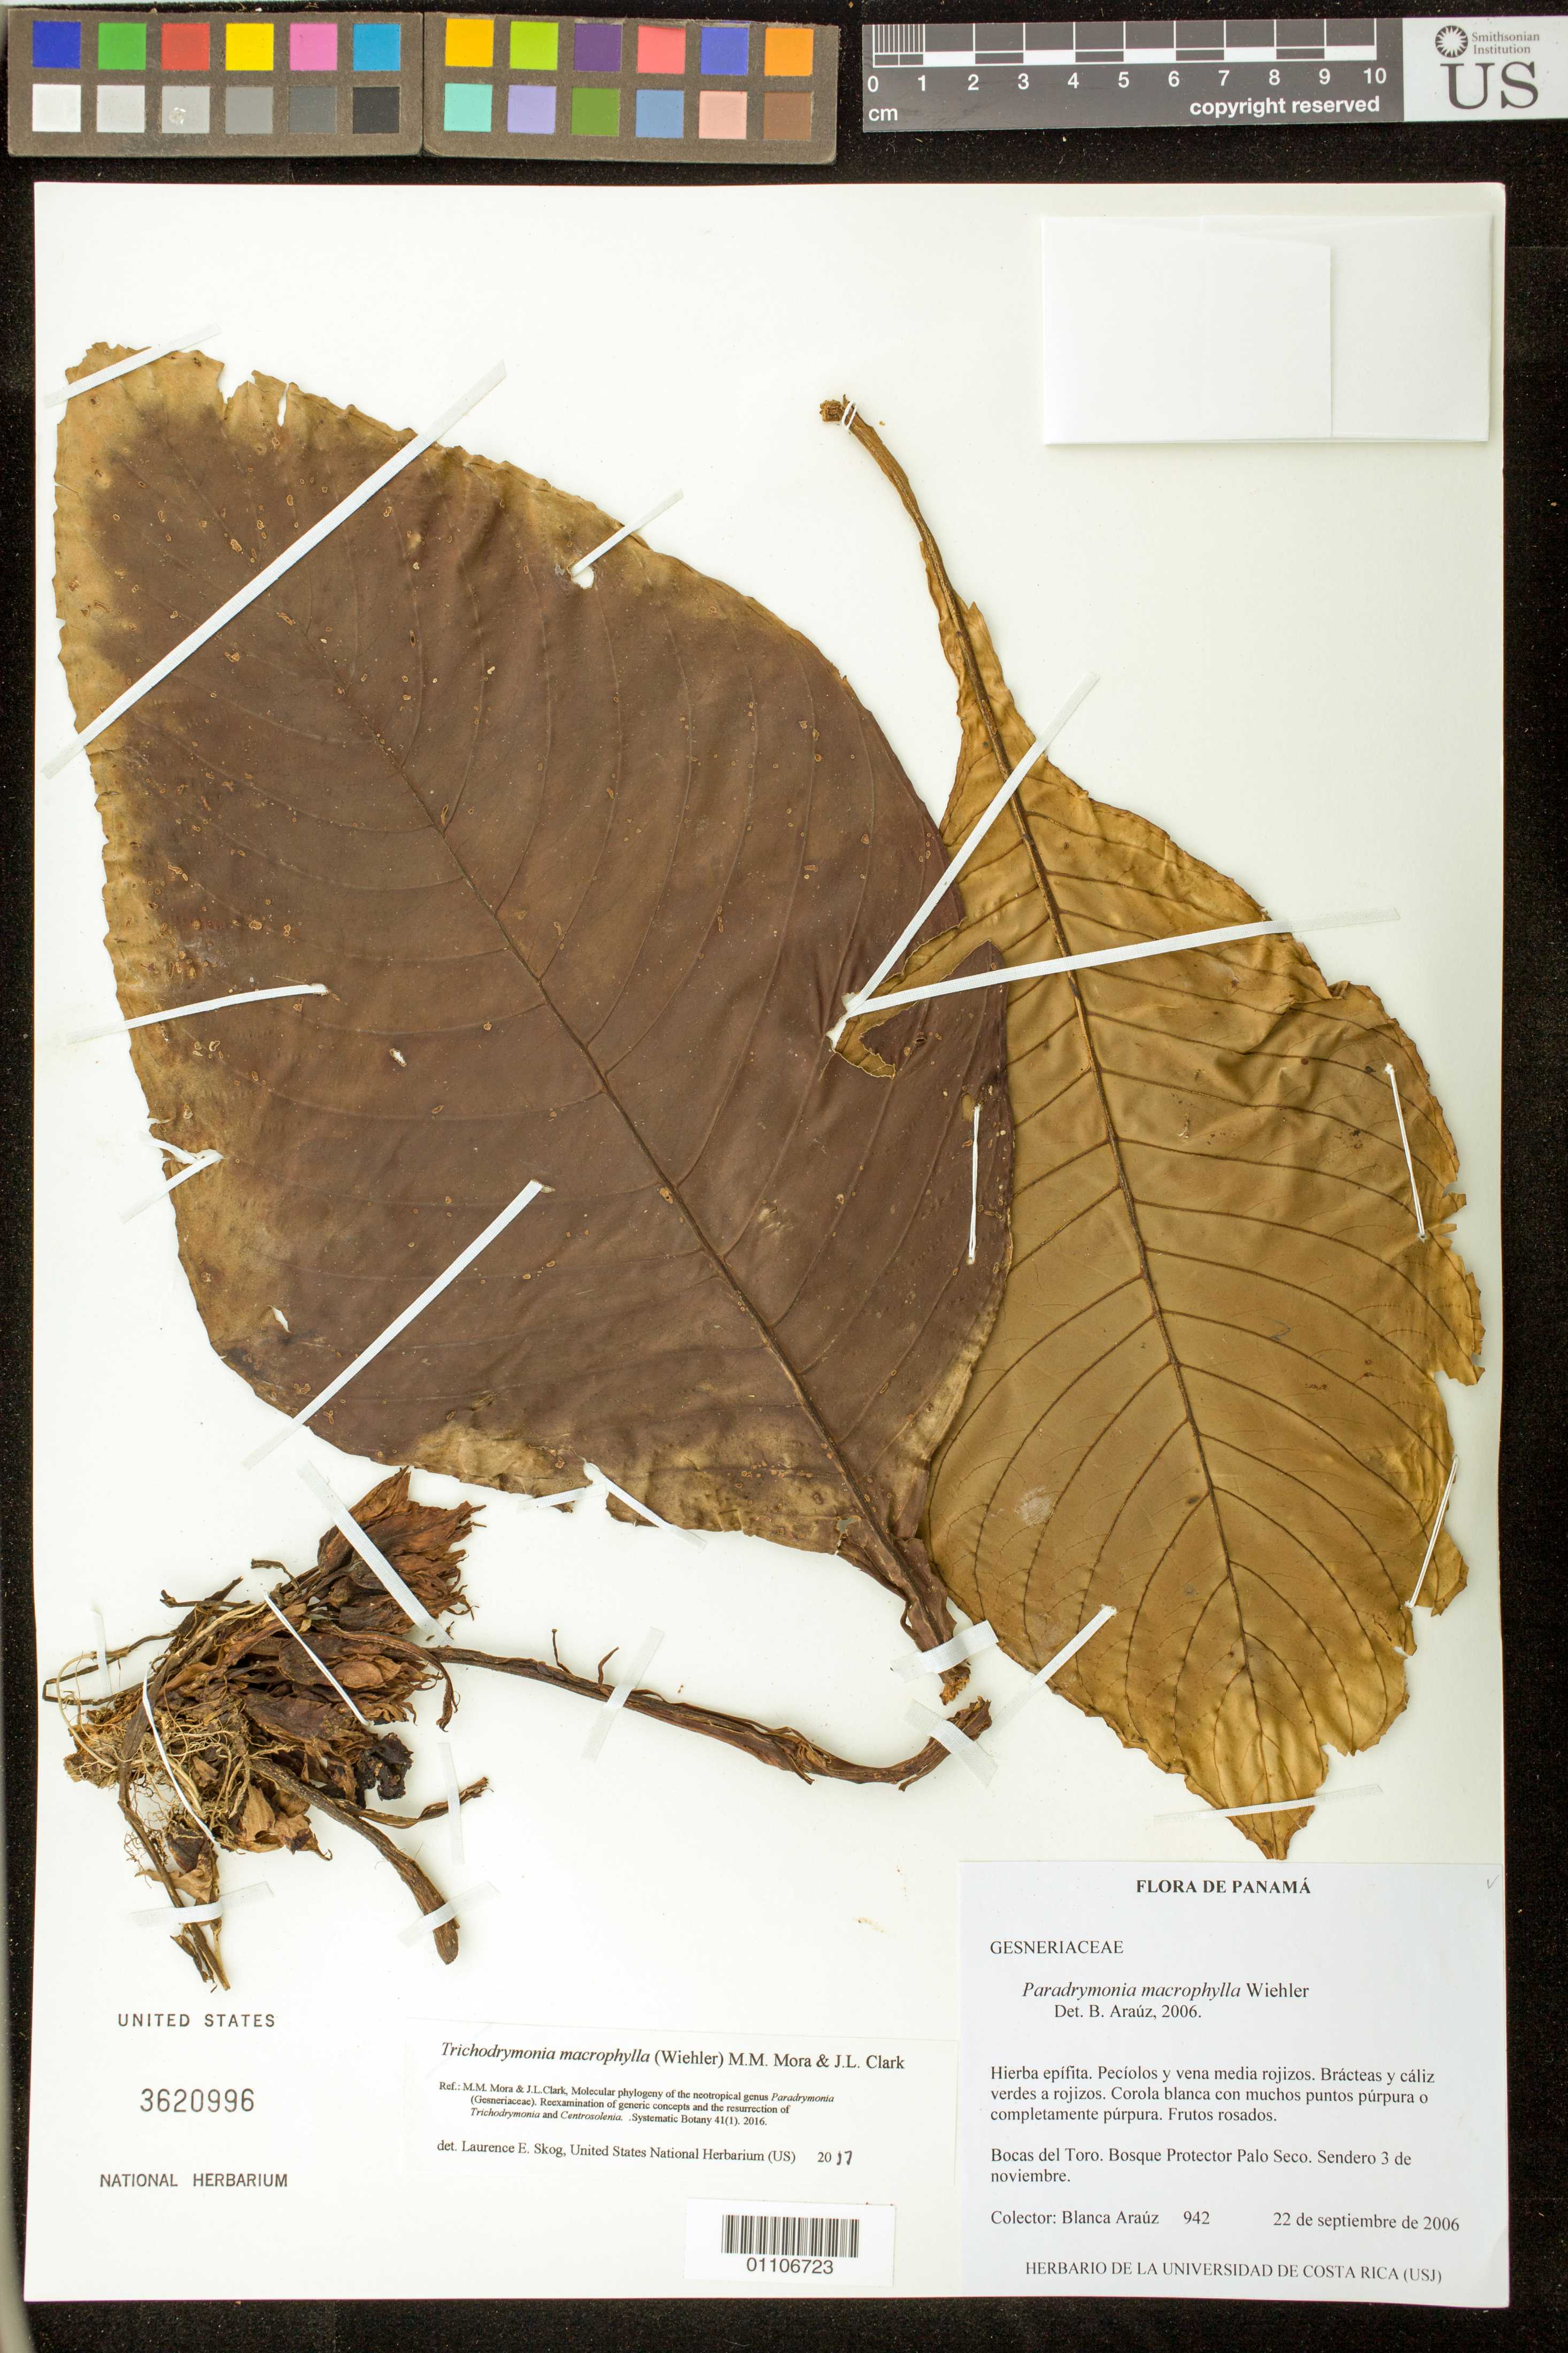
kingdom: Plantae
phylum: Tracheophyta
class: Magnoliopsida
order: Lamiales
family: Gesneriaceae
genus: Trichodrymonia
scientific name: Trichodrymonia macrophylla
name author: (Wiehler) M.M. Mora & J.L. Clark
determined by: Skog, Laurence E.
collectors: B. Araúz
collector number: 942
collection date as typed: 22 Sep 2006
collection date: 2006-09-22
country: Panama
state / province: Bocas del Toro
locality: Bosque Protector Palo Seco. Sendero 3 de noviembre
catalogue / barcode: US 3620996